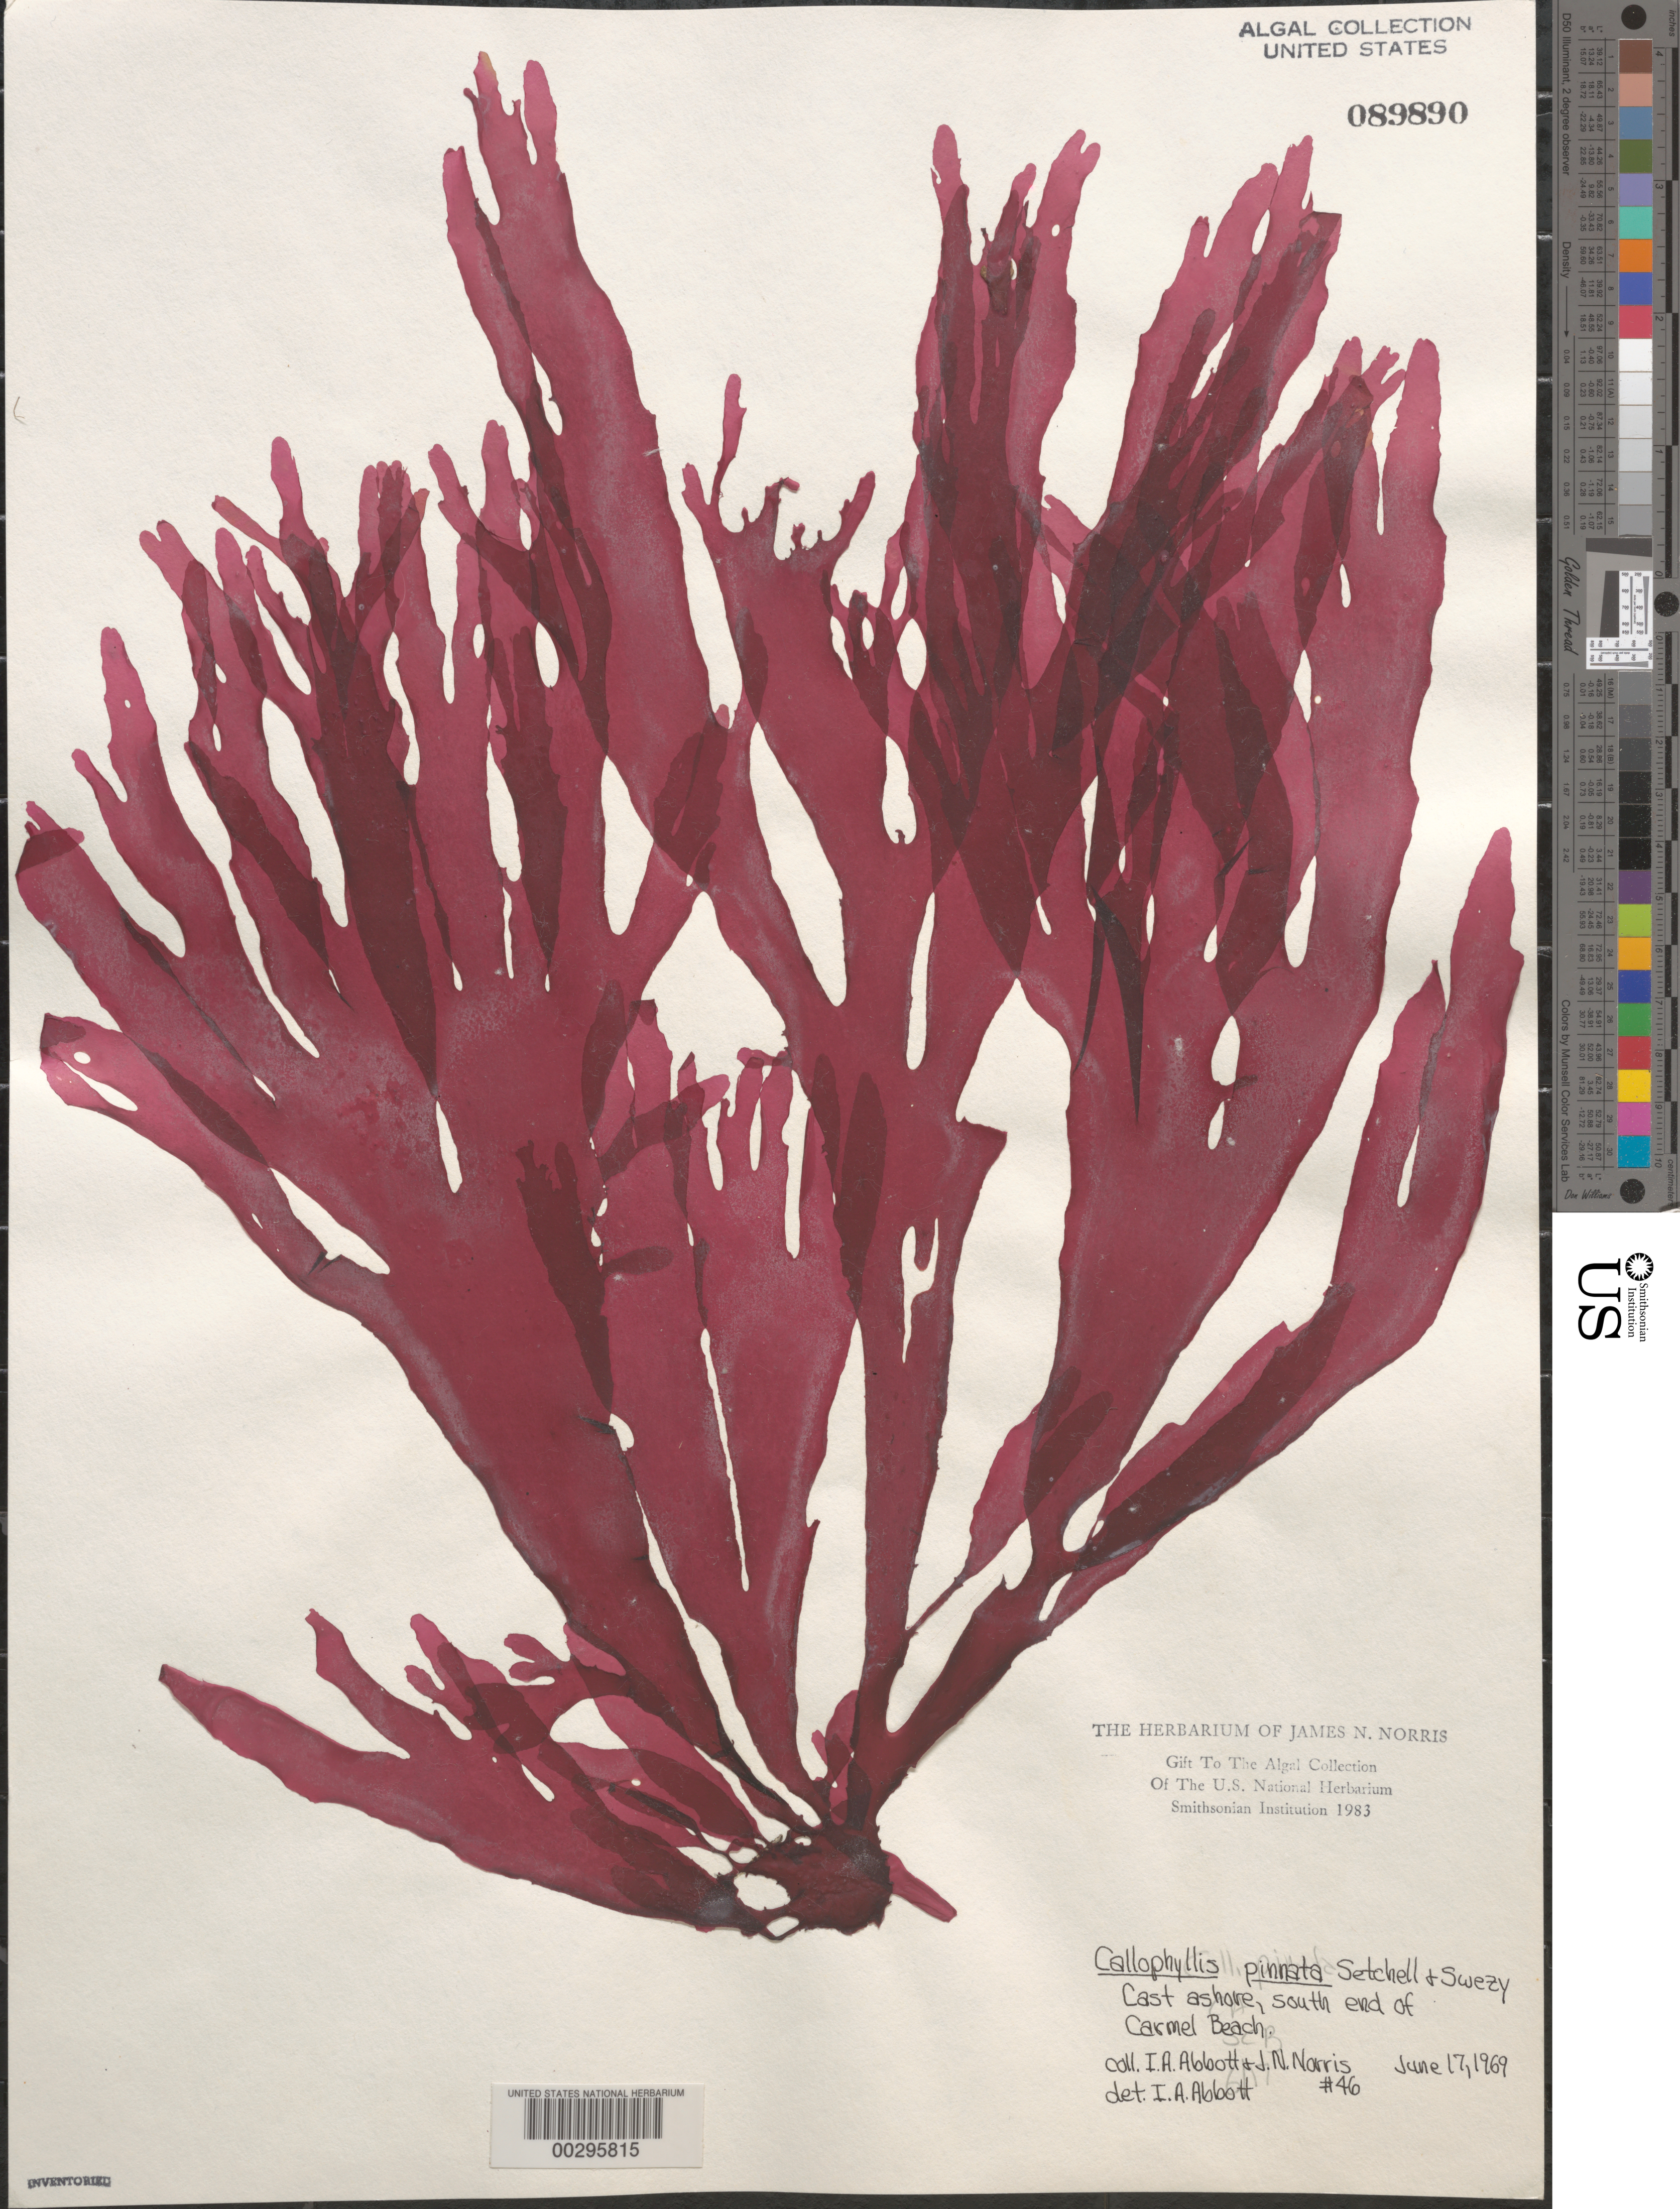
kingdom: Plantae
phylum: Rhodophyta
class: Florideophyceae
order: Gigartinales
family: Kallymeniaceae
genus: Callophyllis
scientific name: Callophyllis pinnata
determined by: Abbott, Isabella A.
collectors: I. A. Abbott & J. N. Norris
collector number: JN-46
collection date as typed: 17 Jun 1969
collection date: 1969-06-17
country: United States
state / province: California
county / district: Monterey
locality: Carmel Beach, south end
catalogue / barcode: US 89890